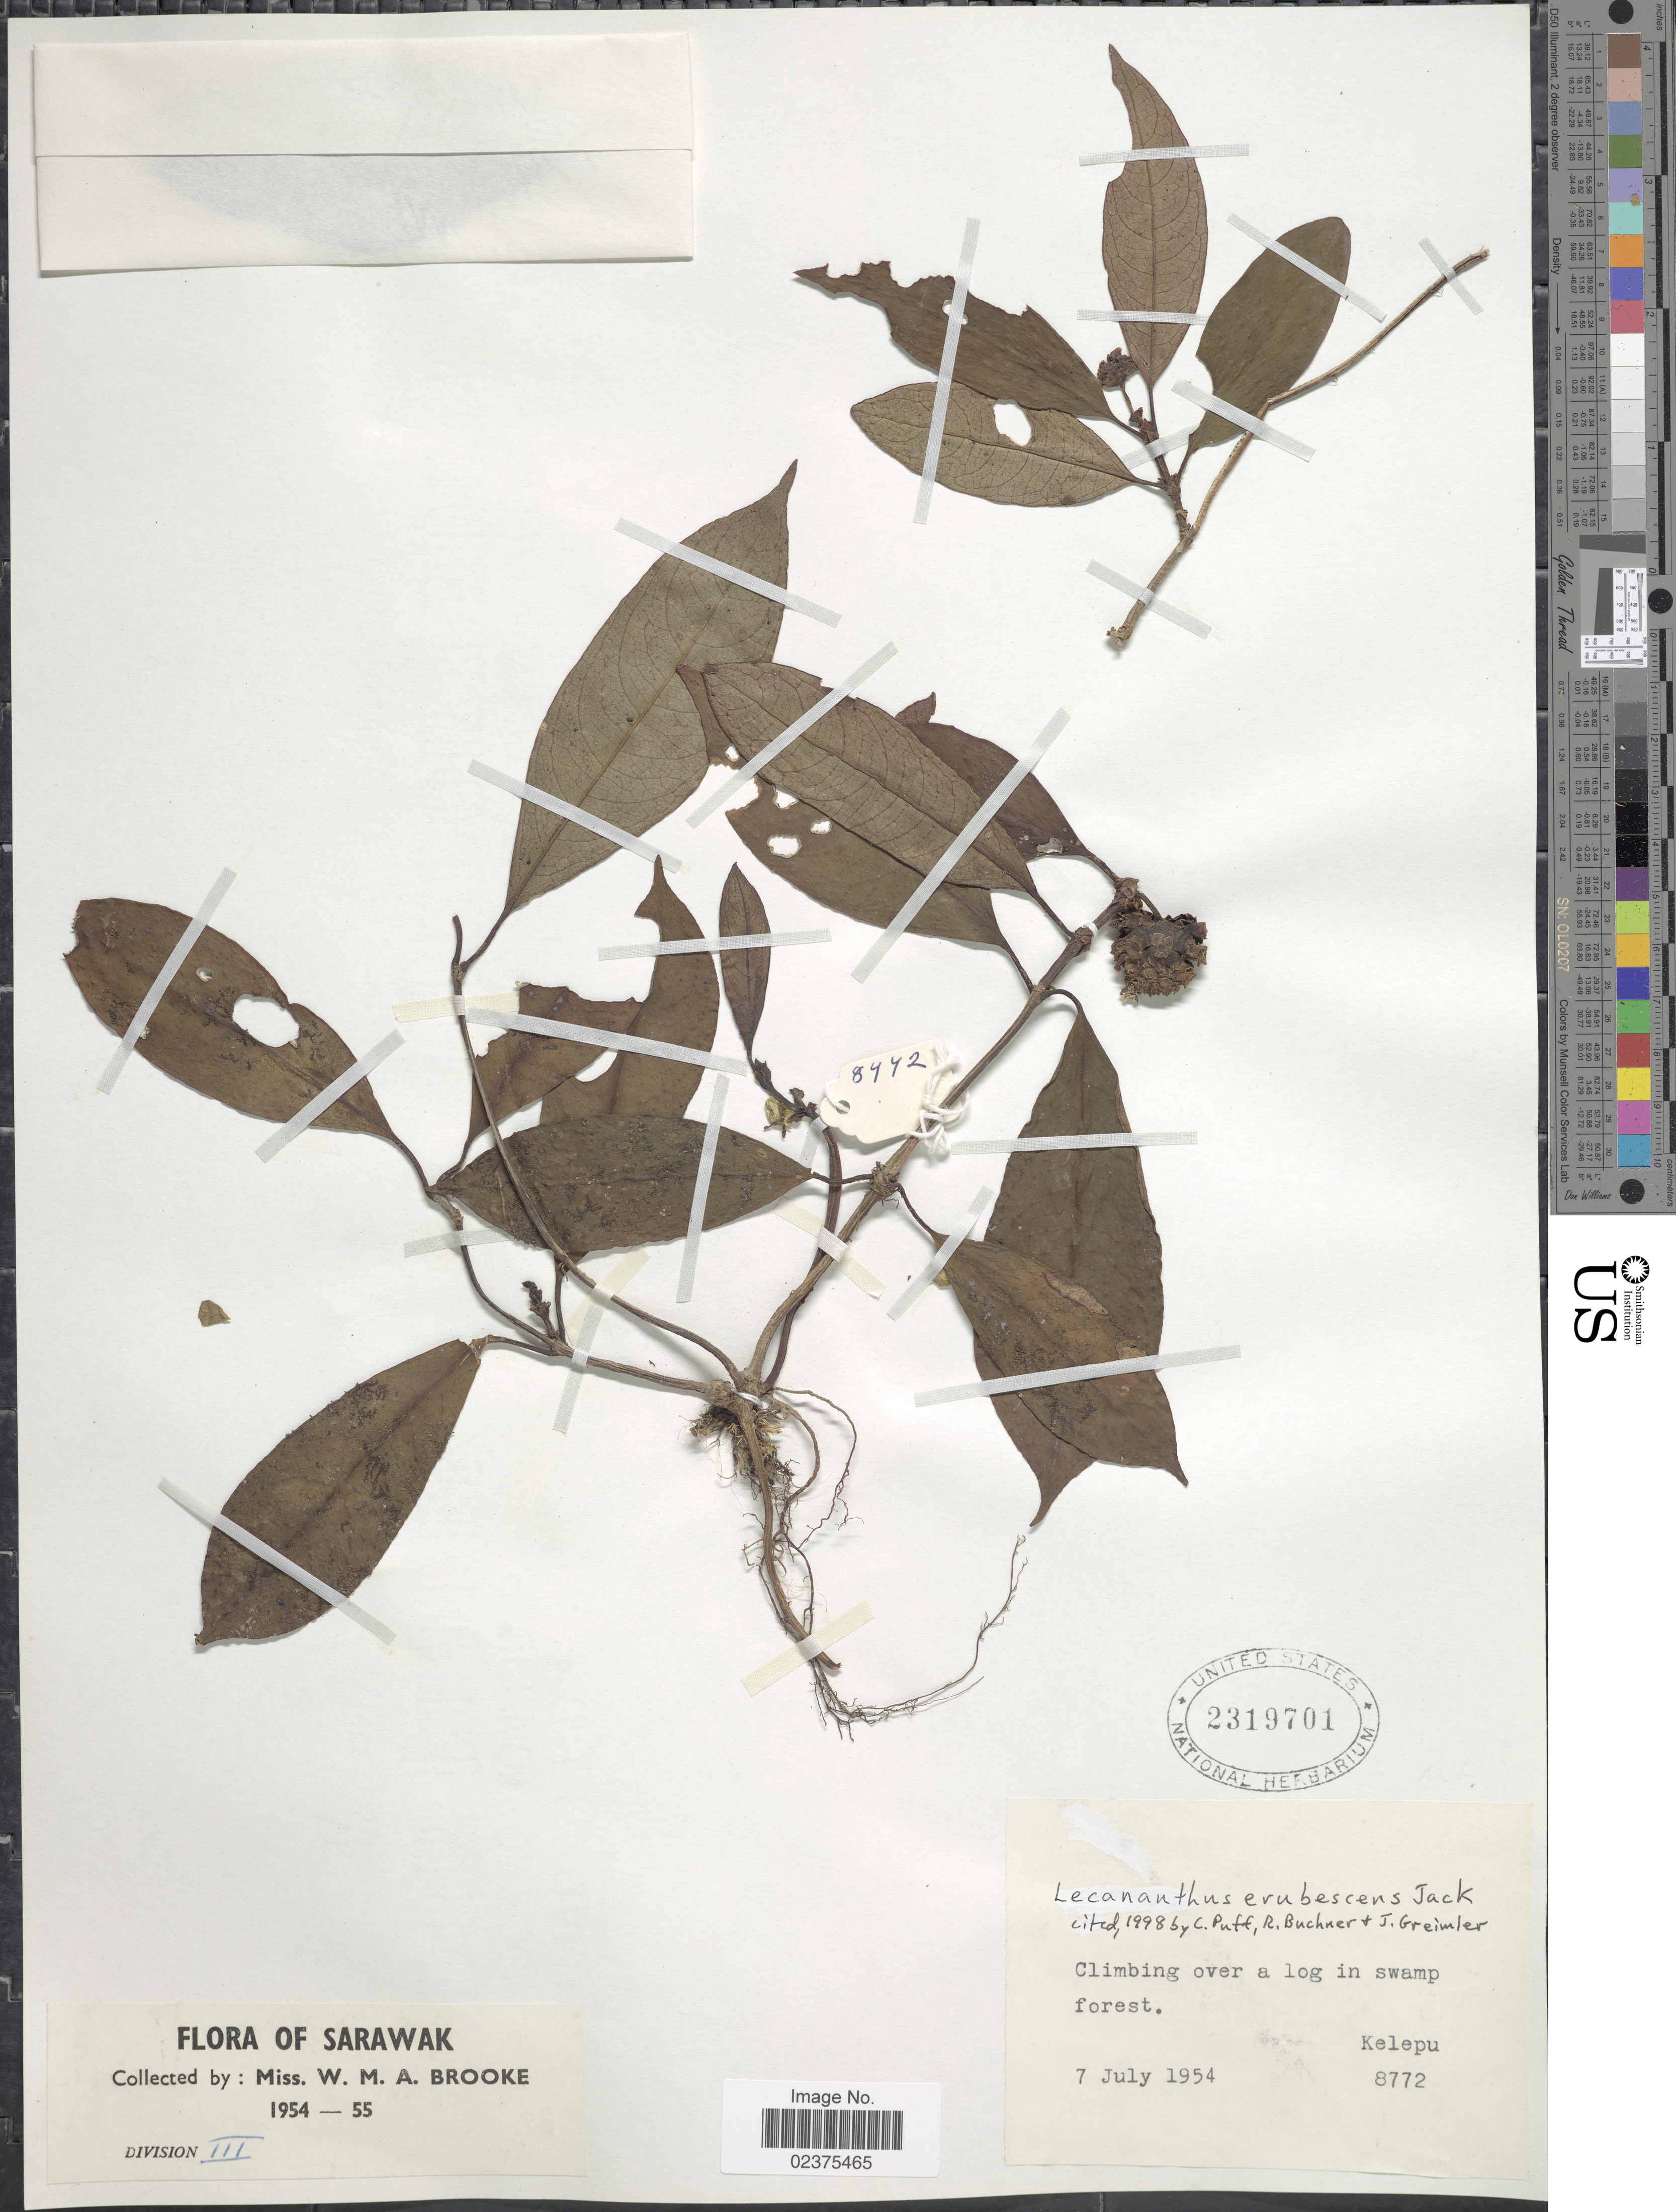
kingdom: Plantae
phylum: Tracheophyta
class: Magnoliopsida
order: Gentianales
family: Rubiaceae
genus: Lecananthus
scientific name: Lecananthus erubescens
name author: Jack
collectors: W. Brooke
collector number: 8772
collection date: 1954-07-07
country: Malaysia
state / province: Sarawak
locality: Kelepu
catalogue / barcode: US 2319701